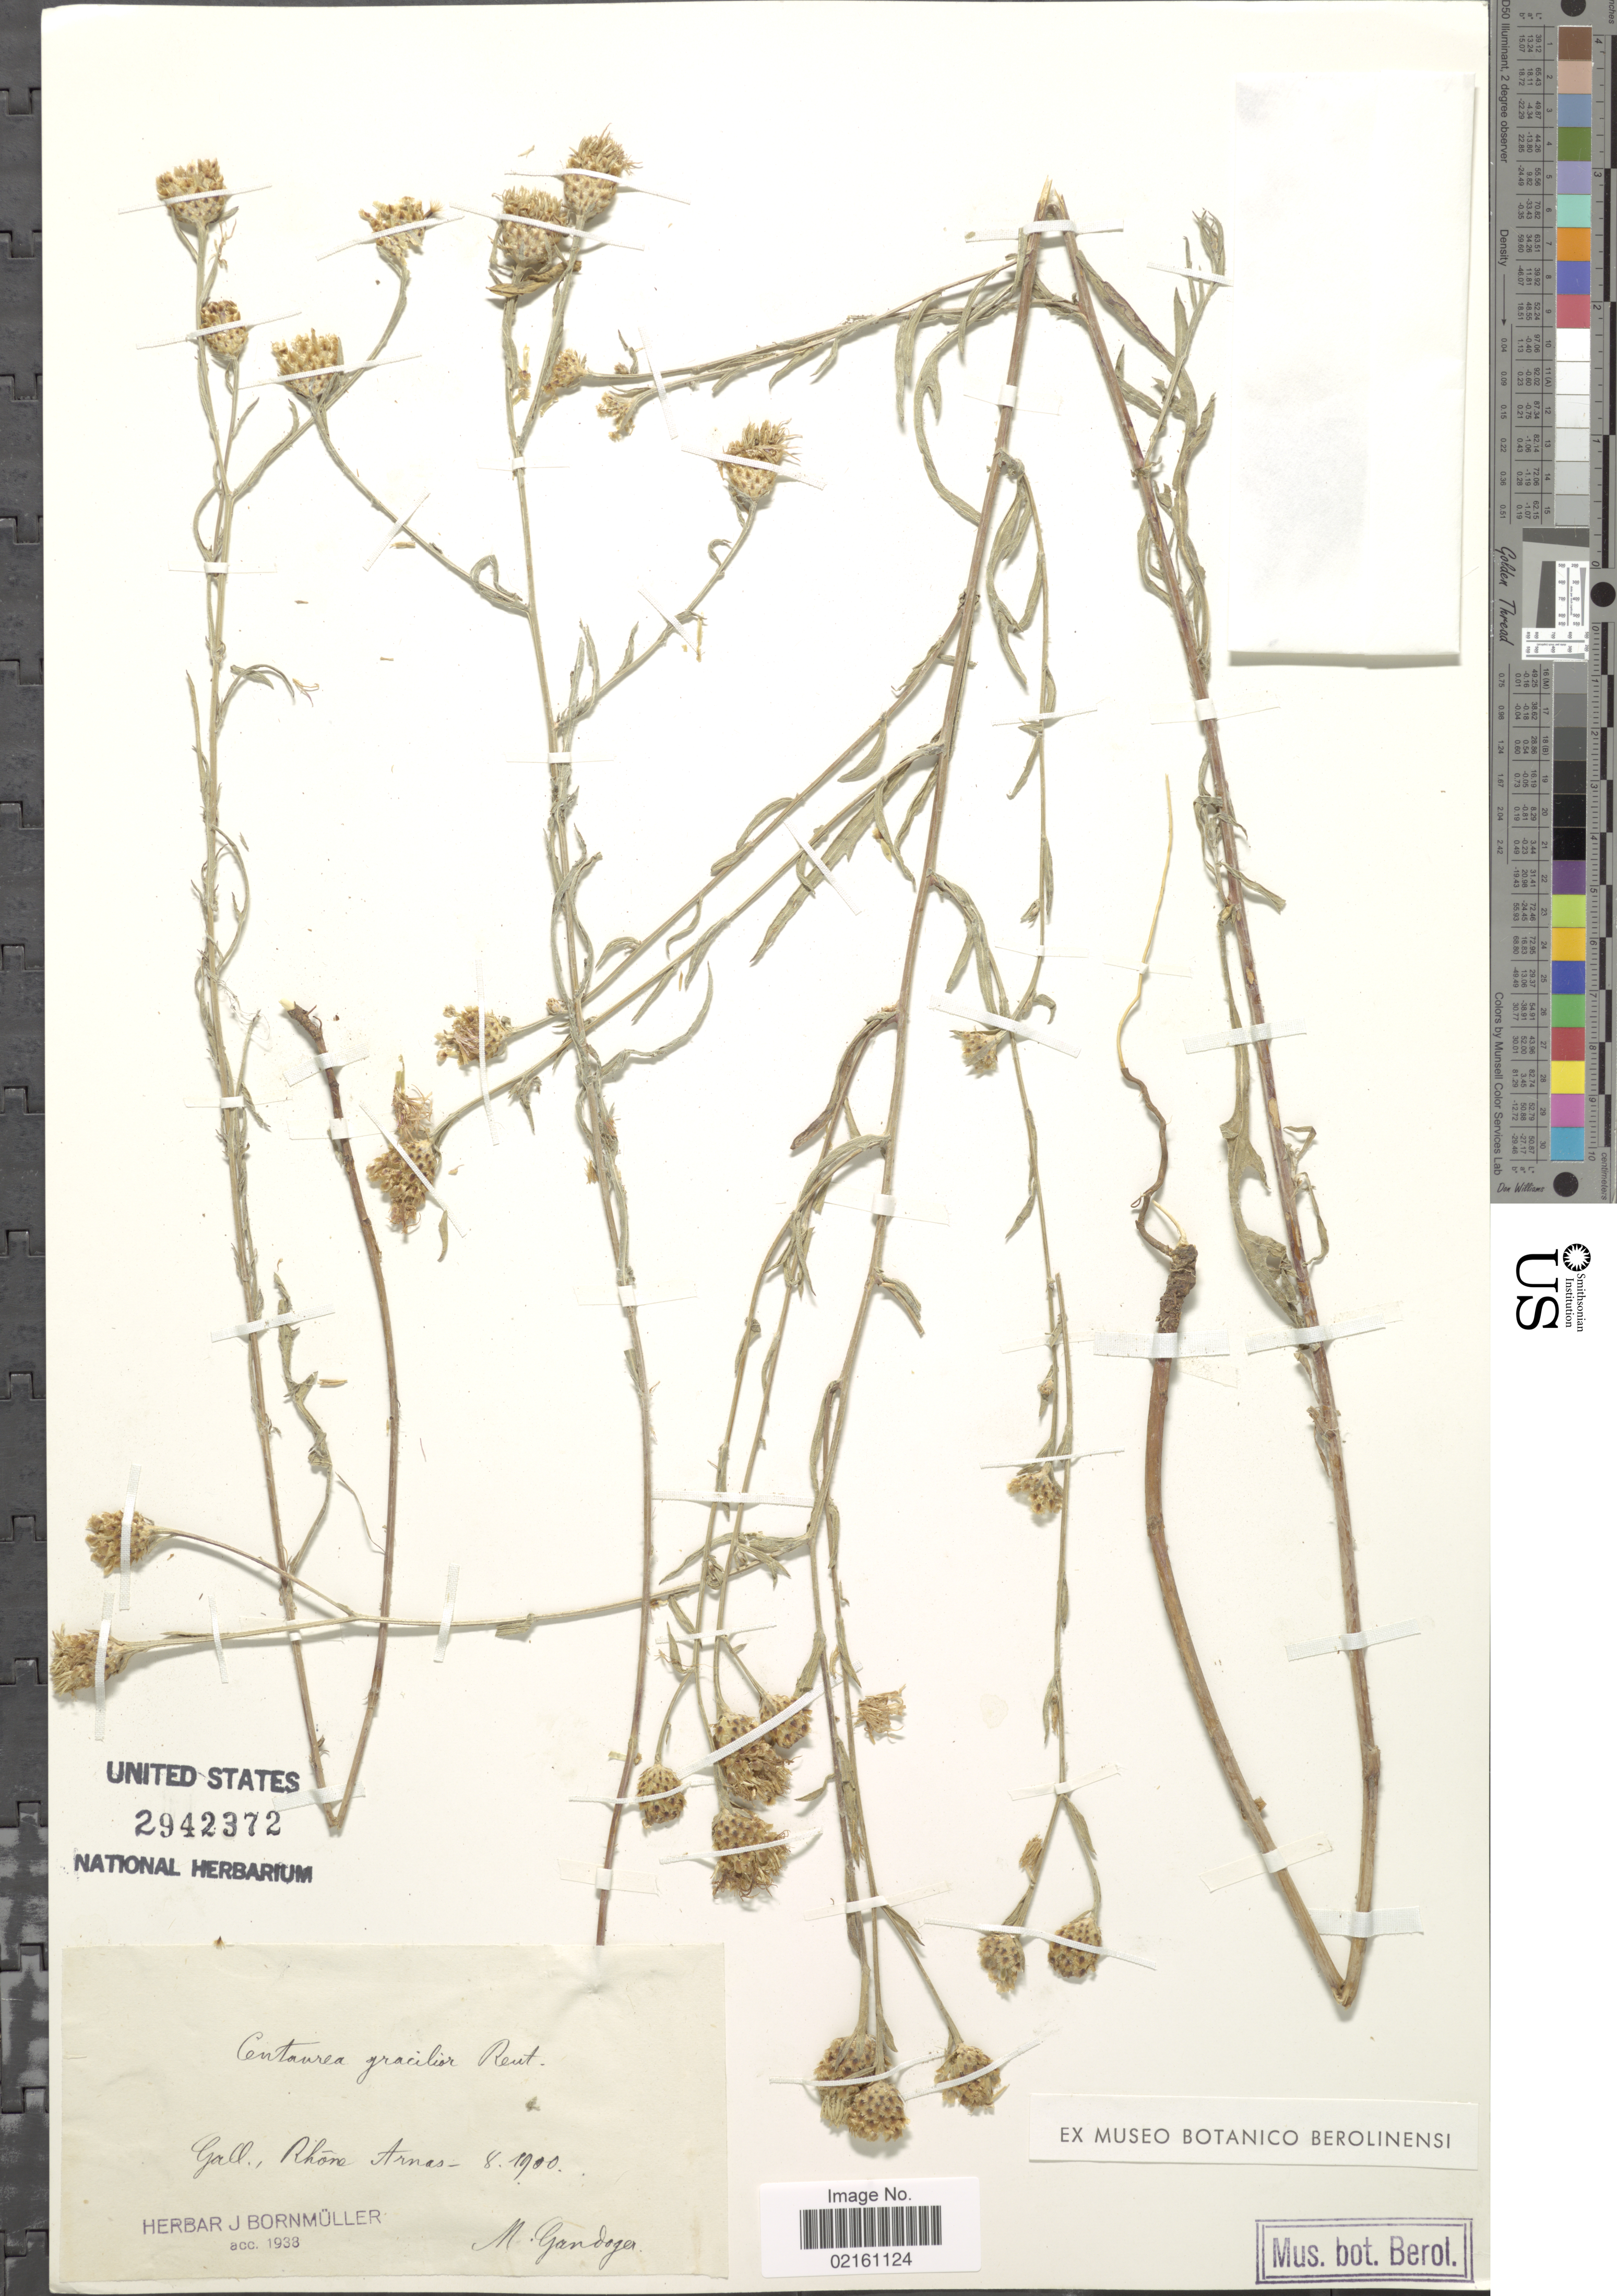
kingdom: Plantae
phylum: Tracheophyta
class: Magnoliopsida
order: Asterales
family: Asteraceae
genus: Centaurea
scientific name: Centaurea gracilis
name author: Boreau ex Nyman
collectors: M. Gandoger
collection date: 1900-08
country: France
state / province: Auvergne-Rhône-Alpes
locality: Gall., Rhone Arnas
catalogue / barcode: US 2942372